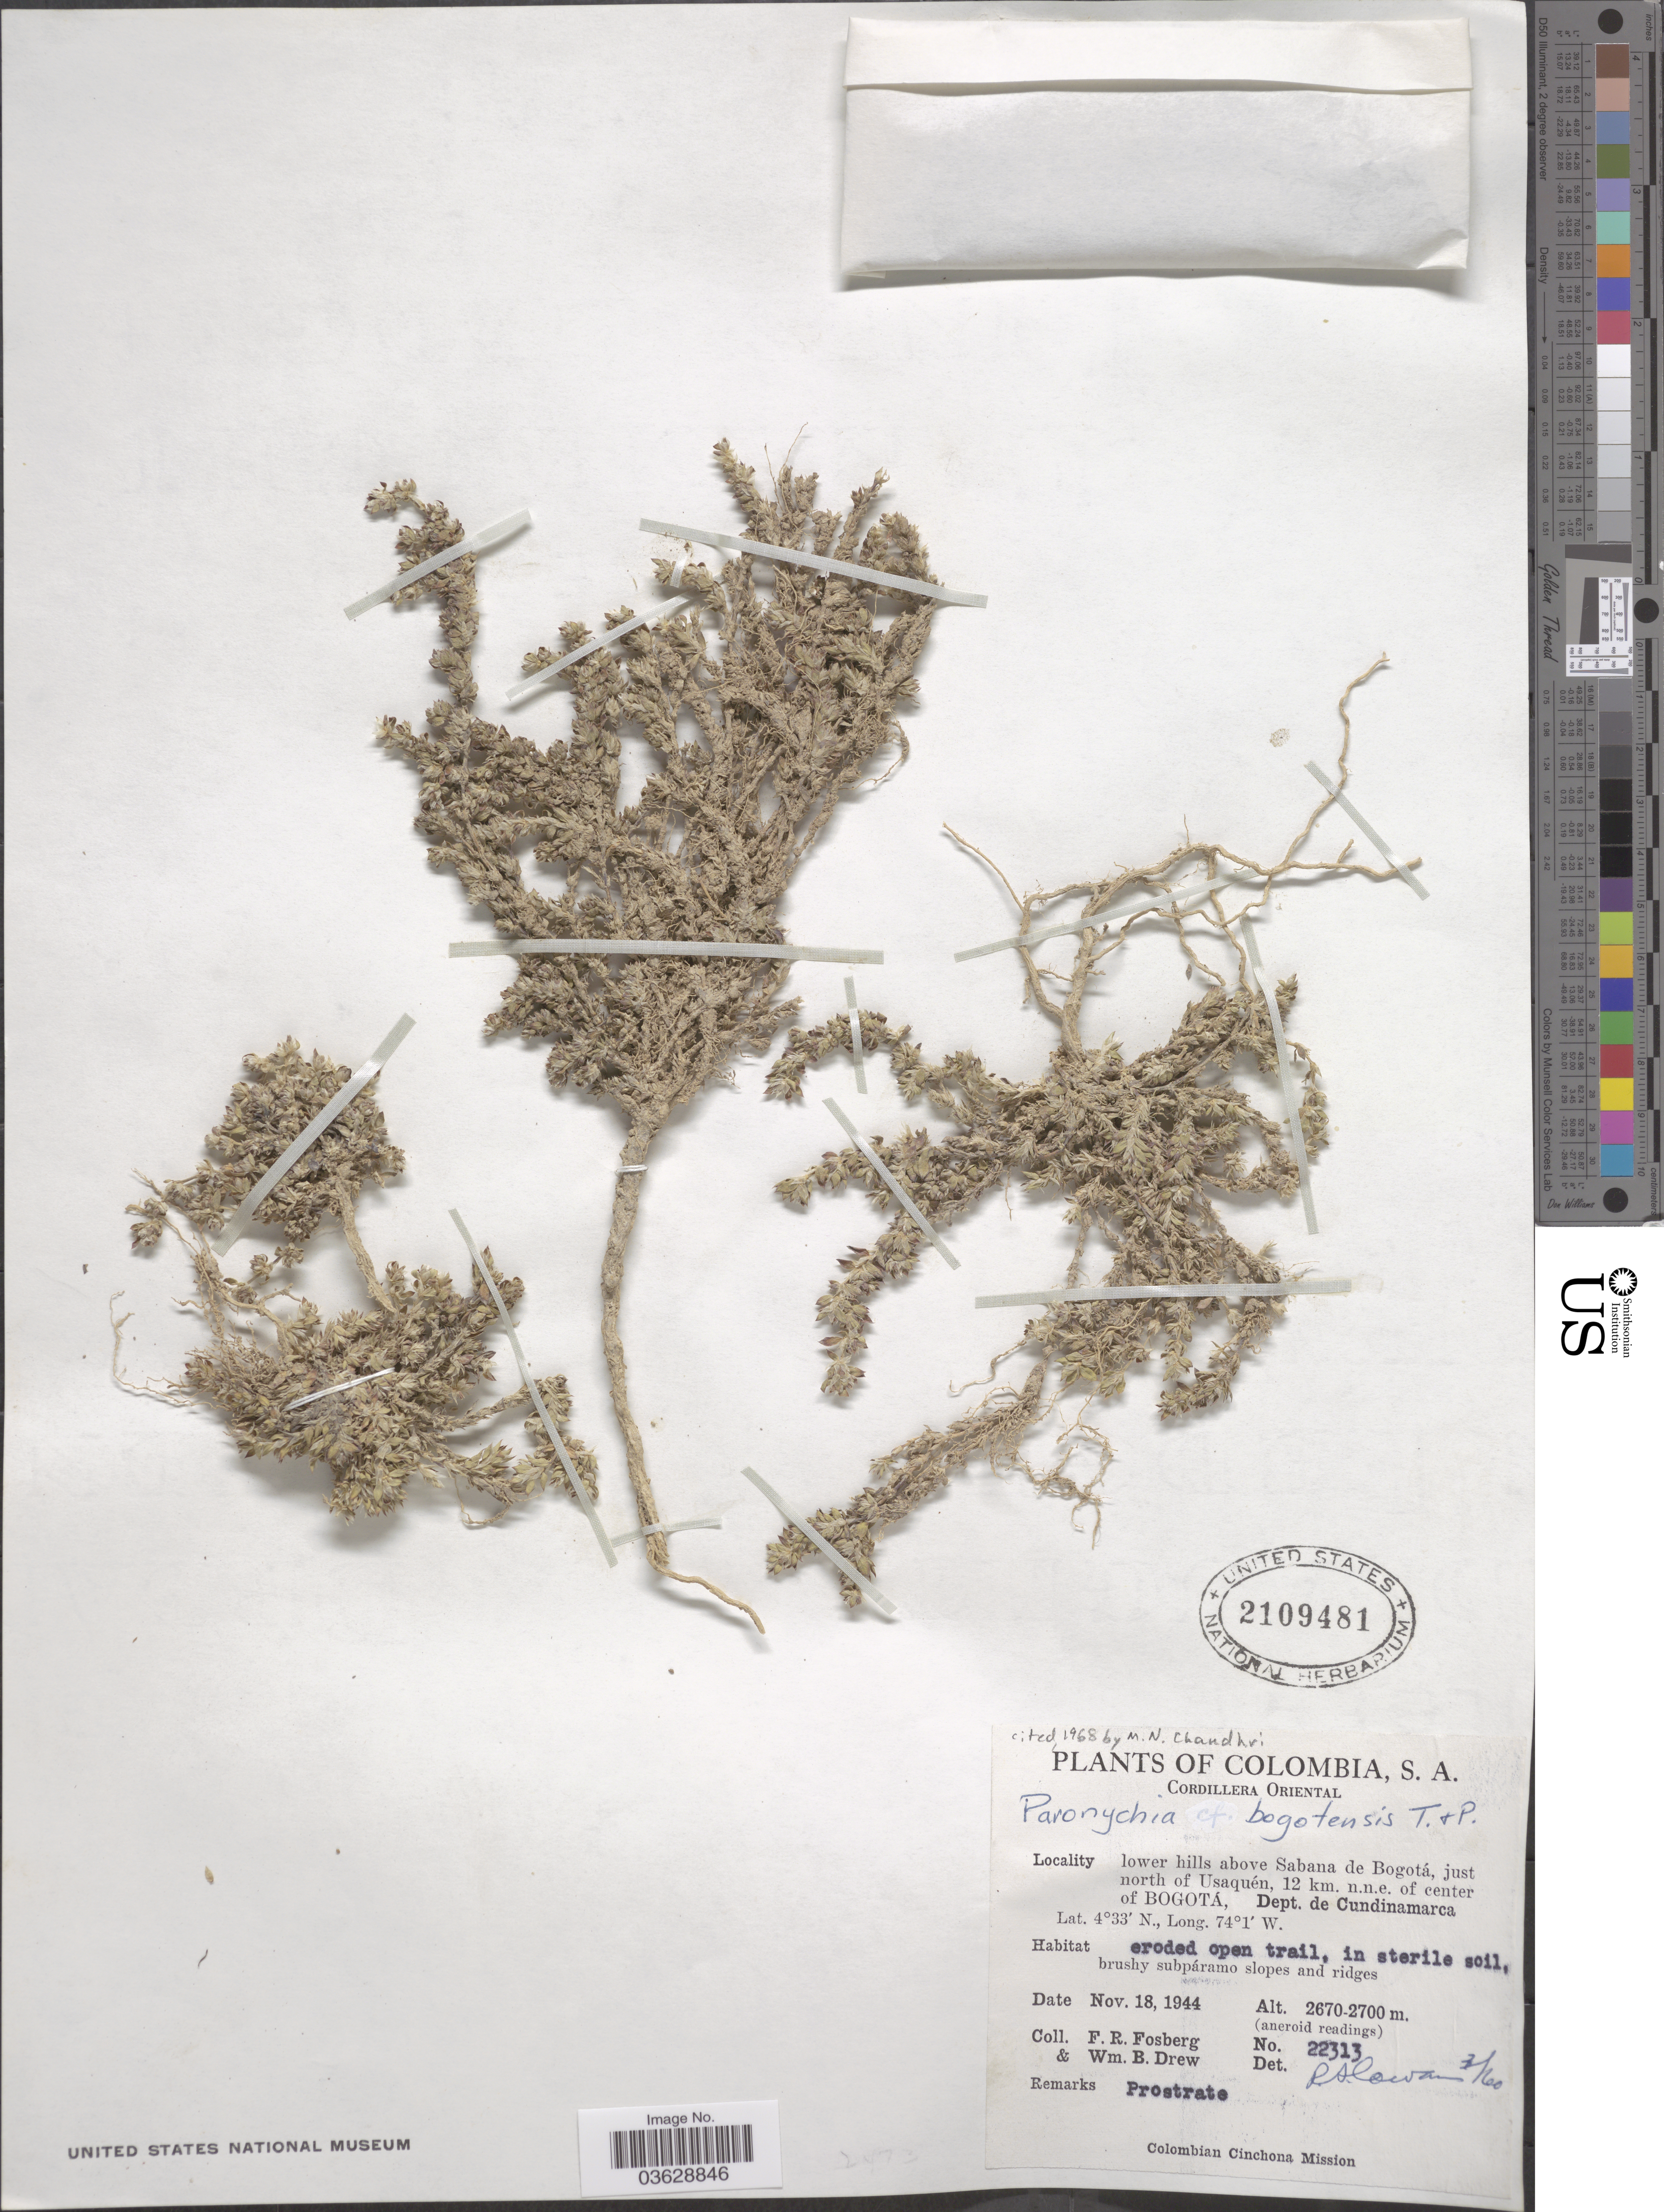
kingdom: Plantae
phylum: Tracheophyta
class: Magnoliopsida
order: Caryophyllales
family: Caryophyllaceae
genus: Paronychia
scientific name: Paronychia bogotensis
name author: Triana & Planch.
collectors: F. R. Fosberg & W. B. Drew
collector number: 22313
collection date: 1944-11-18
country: Colombia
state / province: Cundinamarca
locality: Cordillera Oriental. Lower hills above Sabana de Bogotá, just north of Usaquén, 12 km. n.n.e. of center of Bogotá, Dept. de Cundinamarca.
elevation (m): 2670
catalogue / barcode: US 2109481